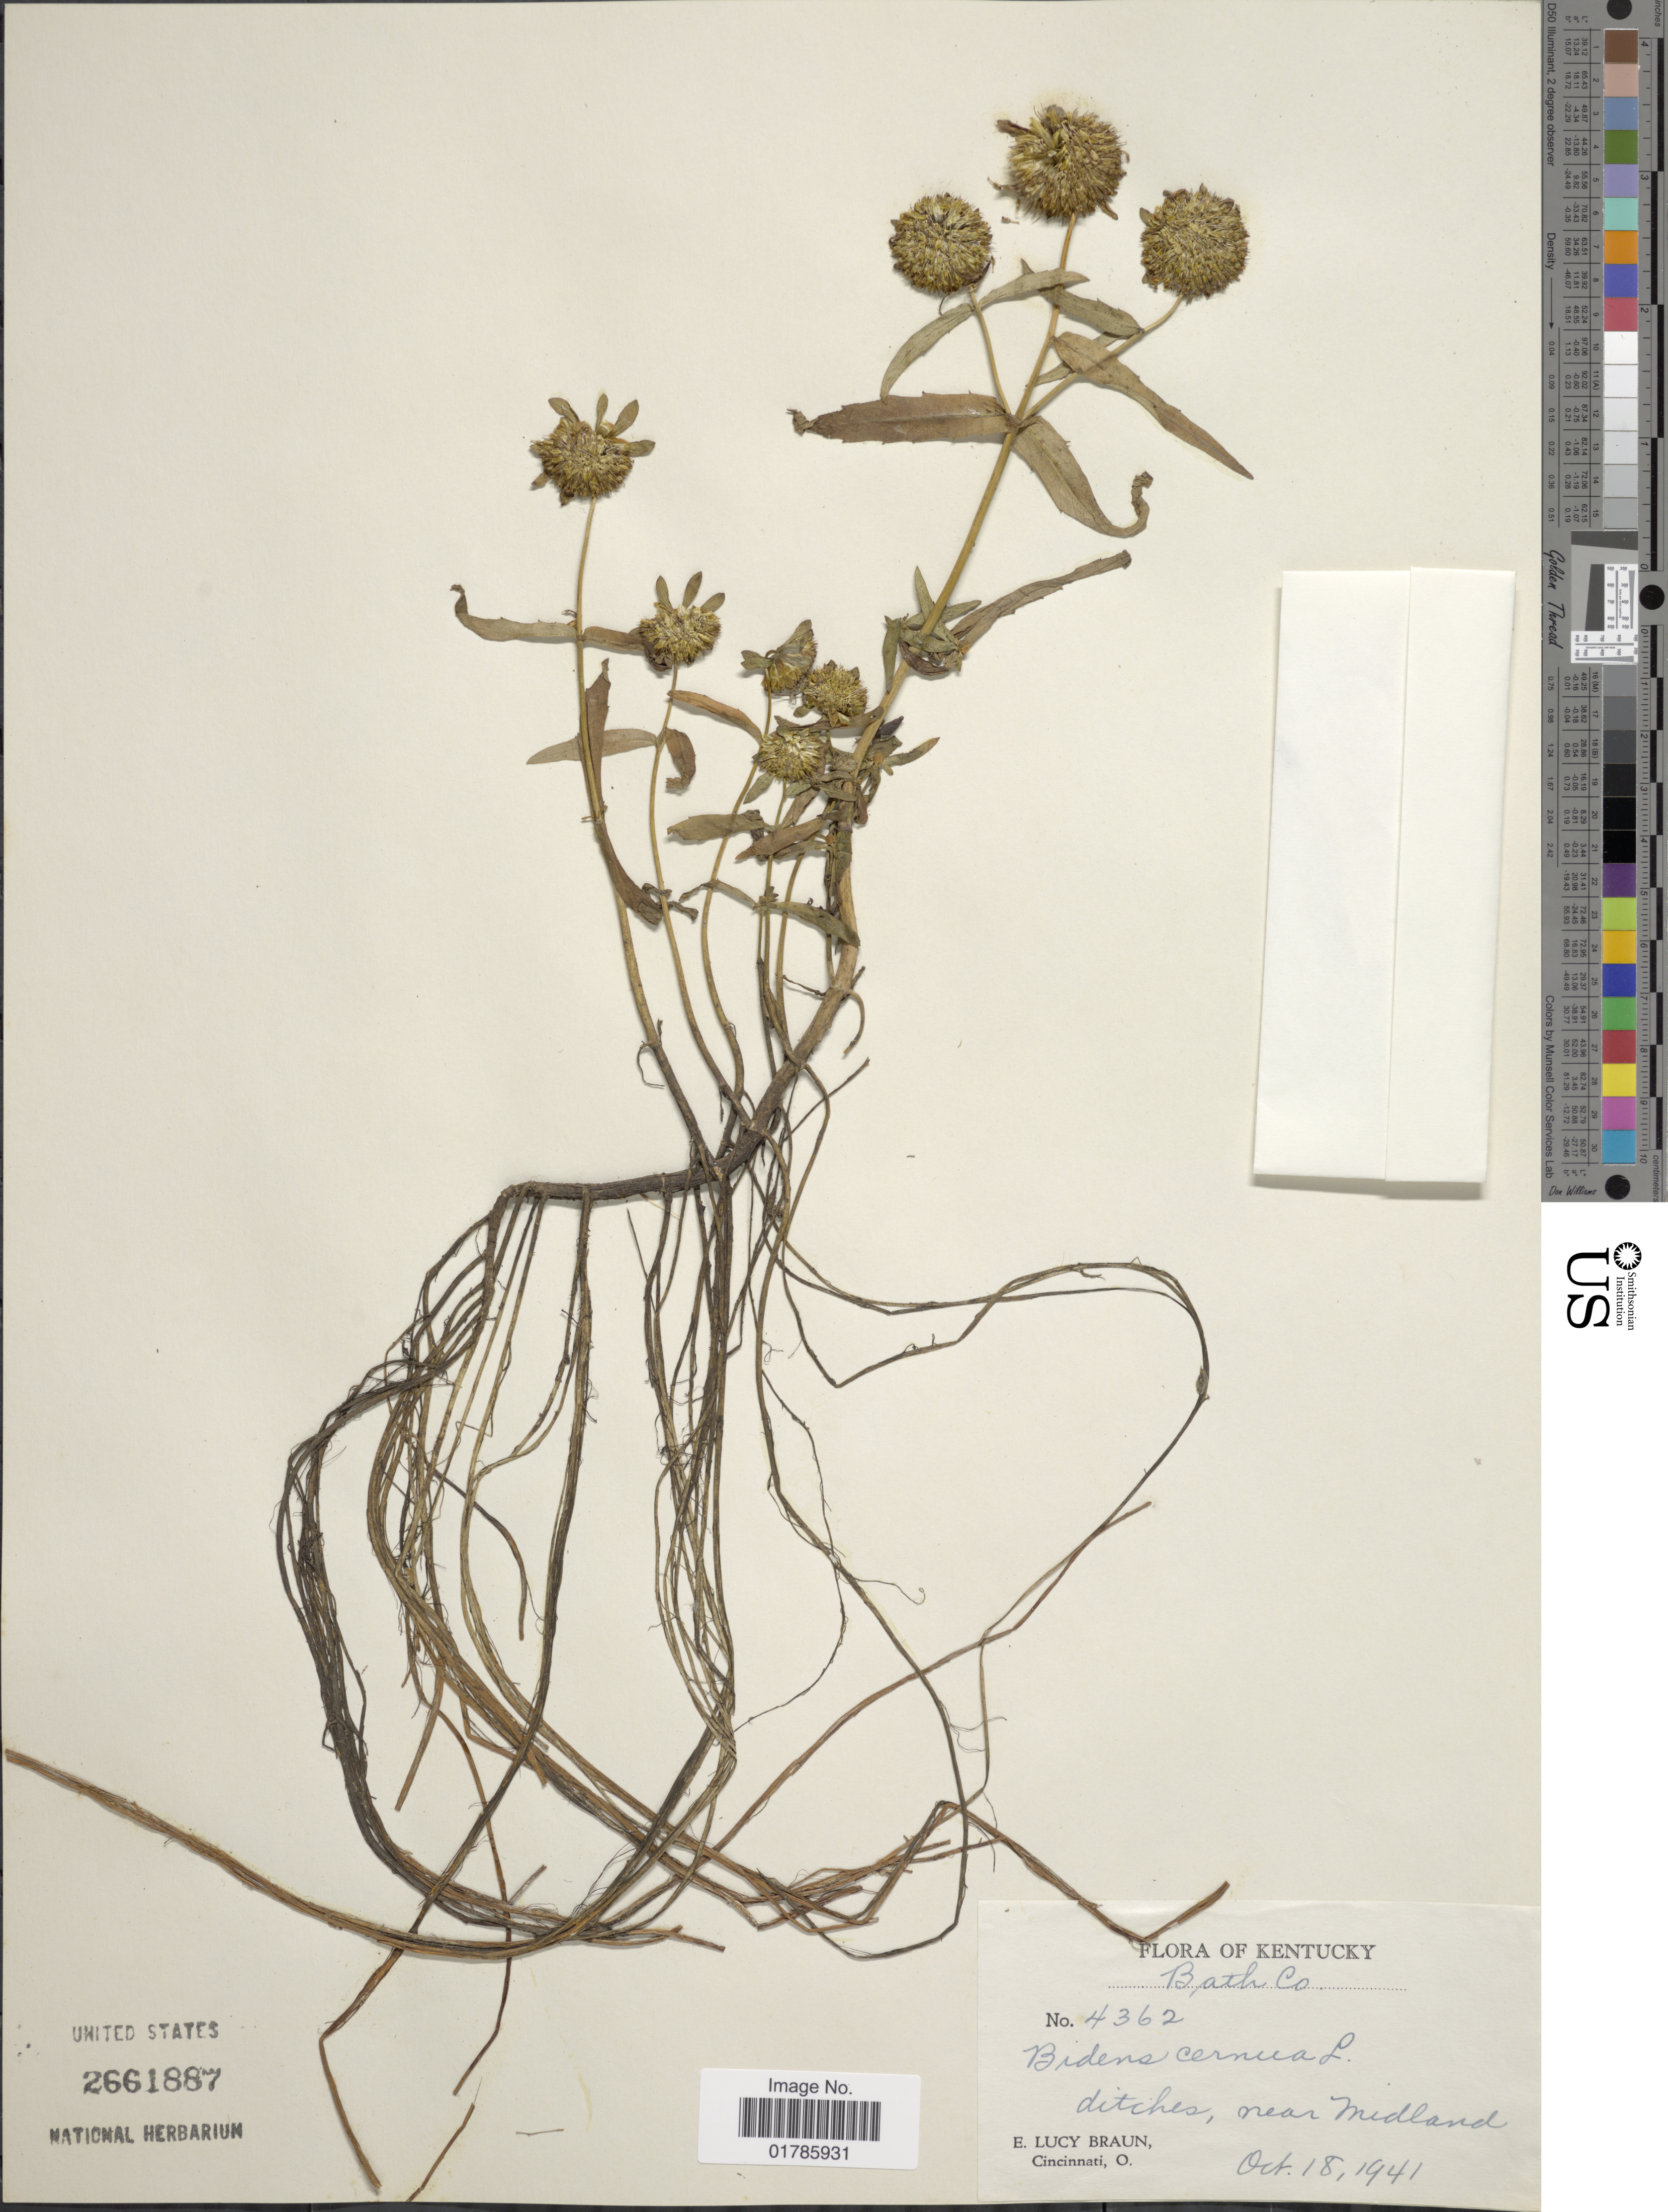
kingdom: Plantae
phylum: Tracheophyta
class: Magnoliopsida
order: Asterales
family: Asteraceae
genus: Bidens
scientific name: Bidens cernua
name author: L.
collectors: E. L. Braun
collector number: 4362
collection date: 1941-10-18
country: United States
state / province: Kentucky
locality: Bath Co., ditches, near Midland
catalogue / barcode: US 2661887